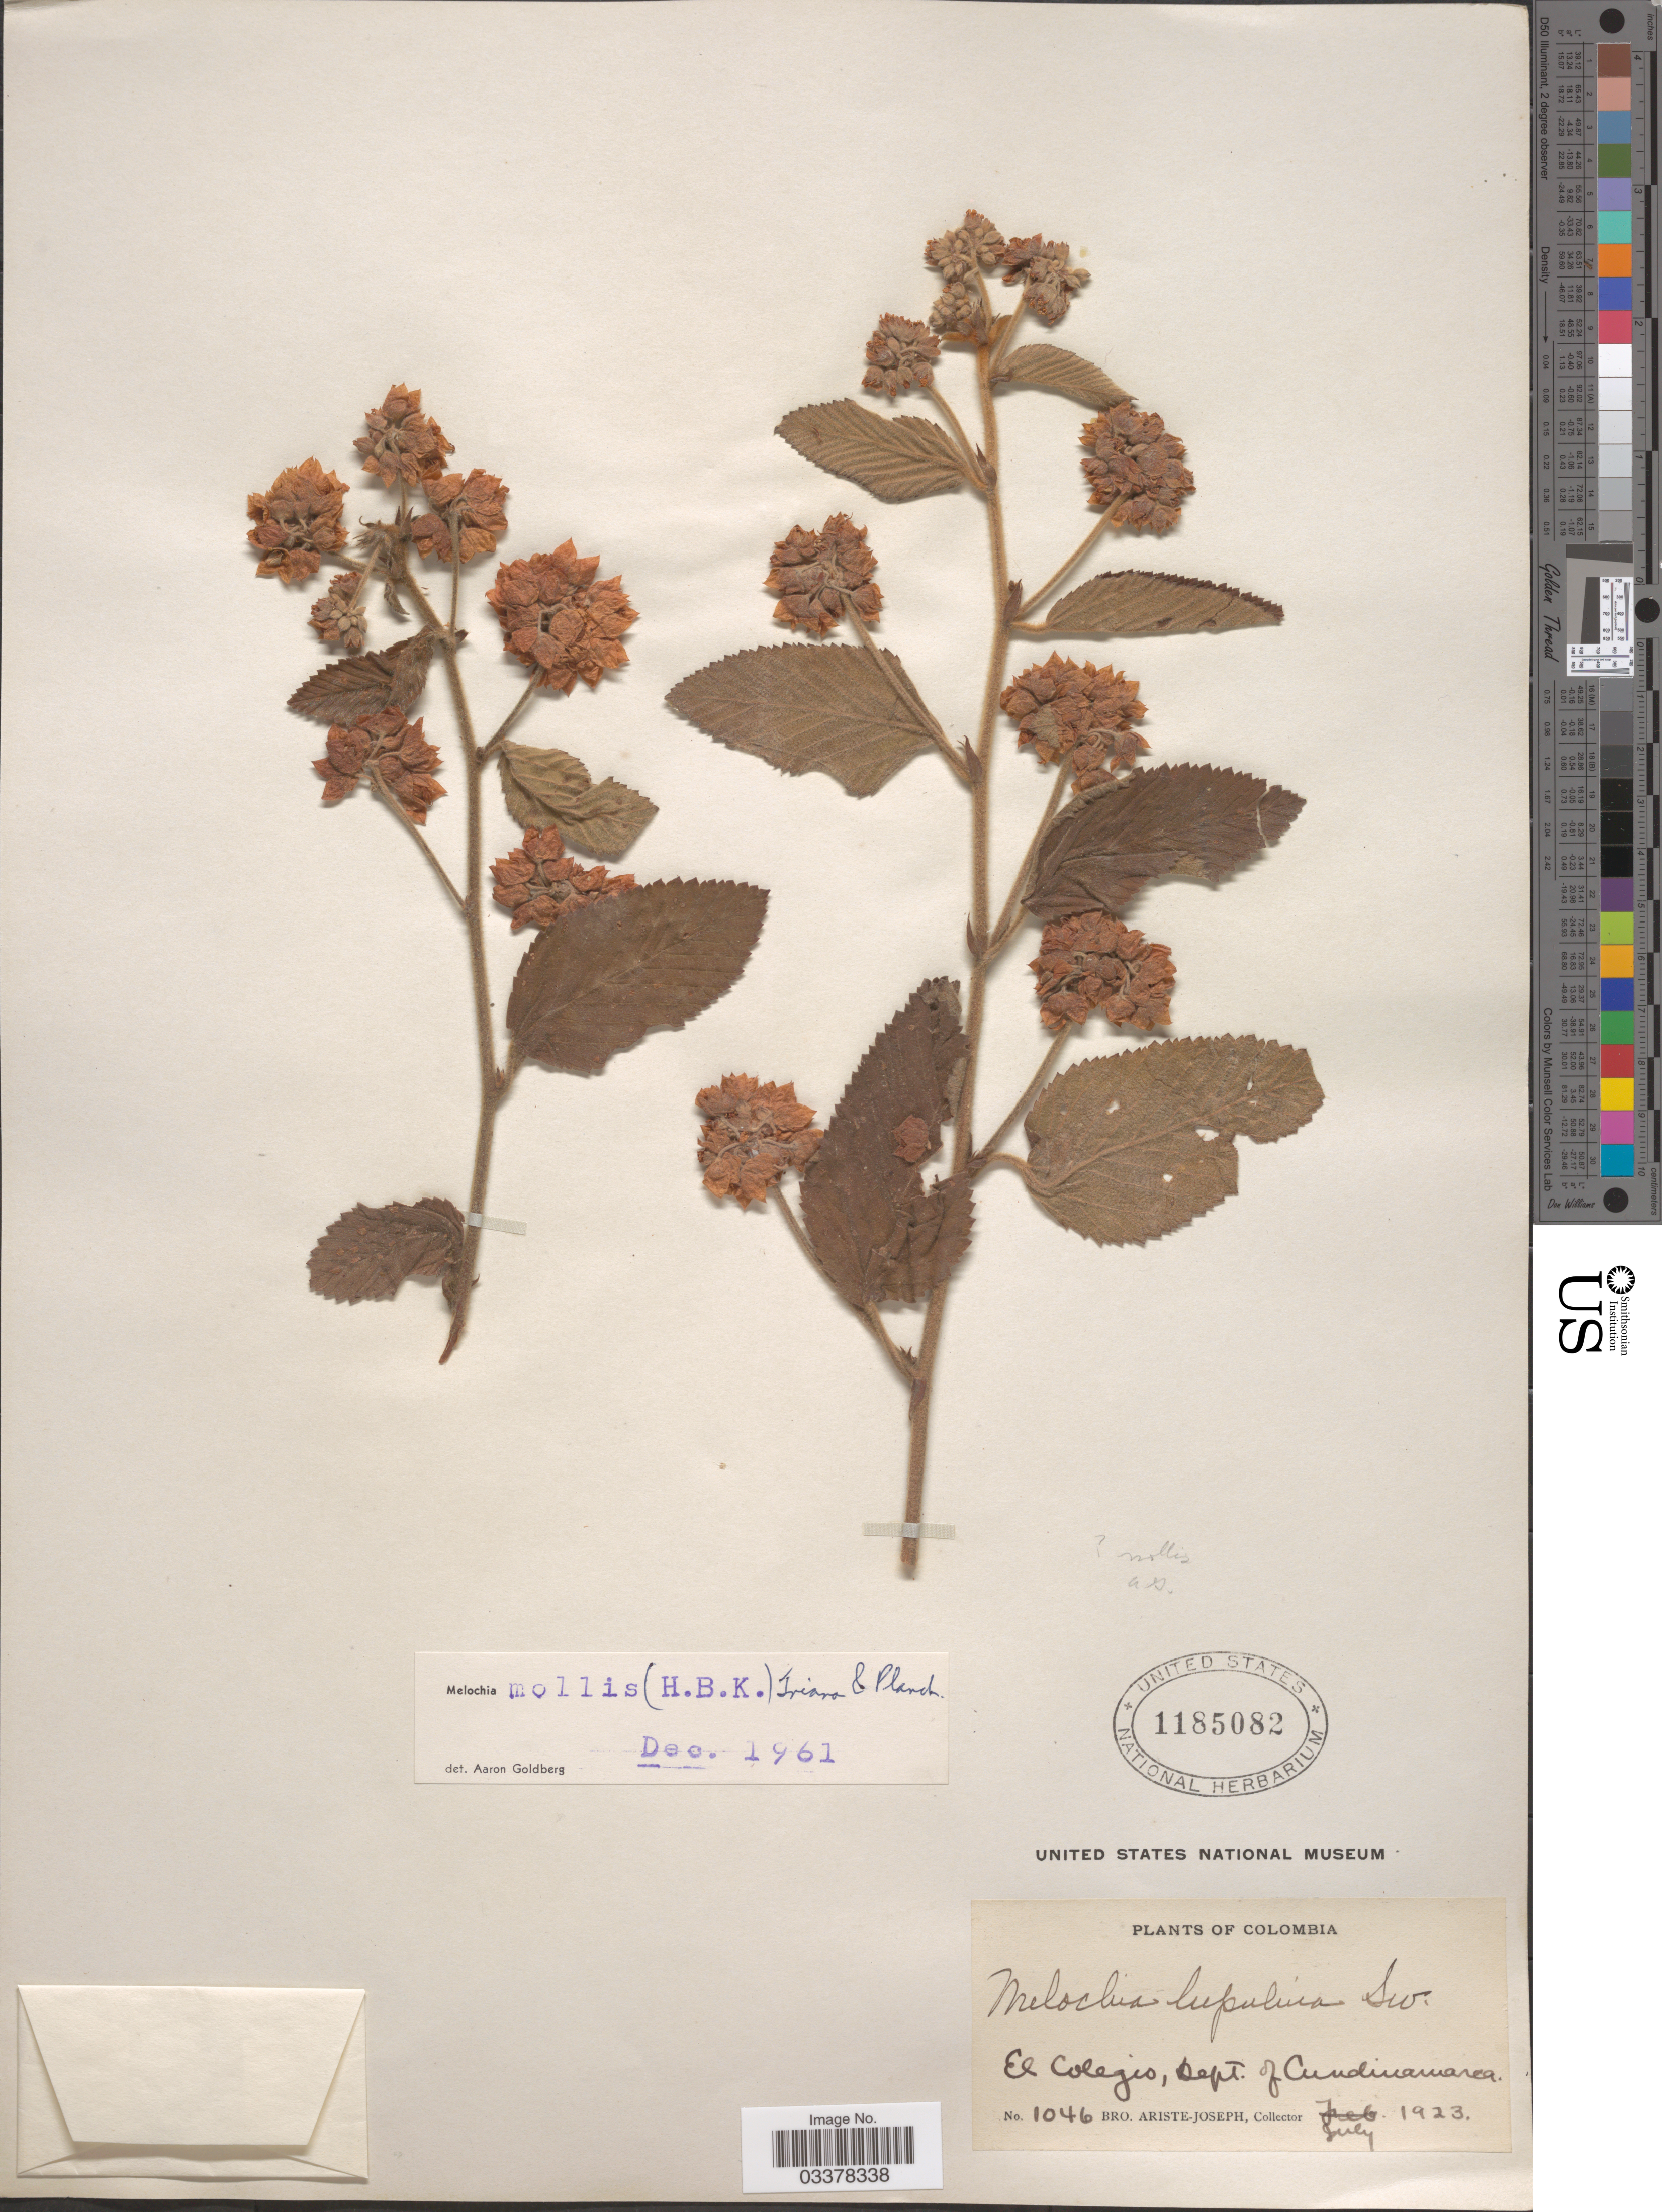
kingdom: Plantae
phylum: Tracheophyta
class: Magnoliopsida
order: Malvales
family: Malvaceae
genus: Melochia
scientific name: Melochia mollis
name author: (Kunth) Triana & Planch.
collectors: Bro. Ariste-Joseph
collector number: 1046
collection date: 1923-07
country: Colombia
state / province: Cundinamarca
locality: El Colegio, Dept. of Cundinamarca.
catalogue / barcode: US 1185082